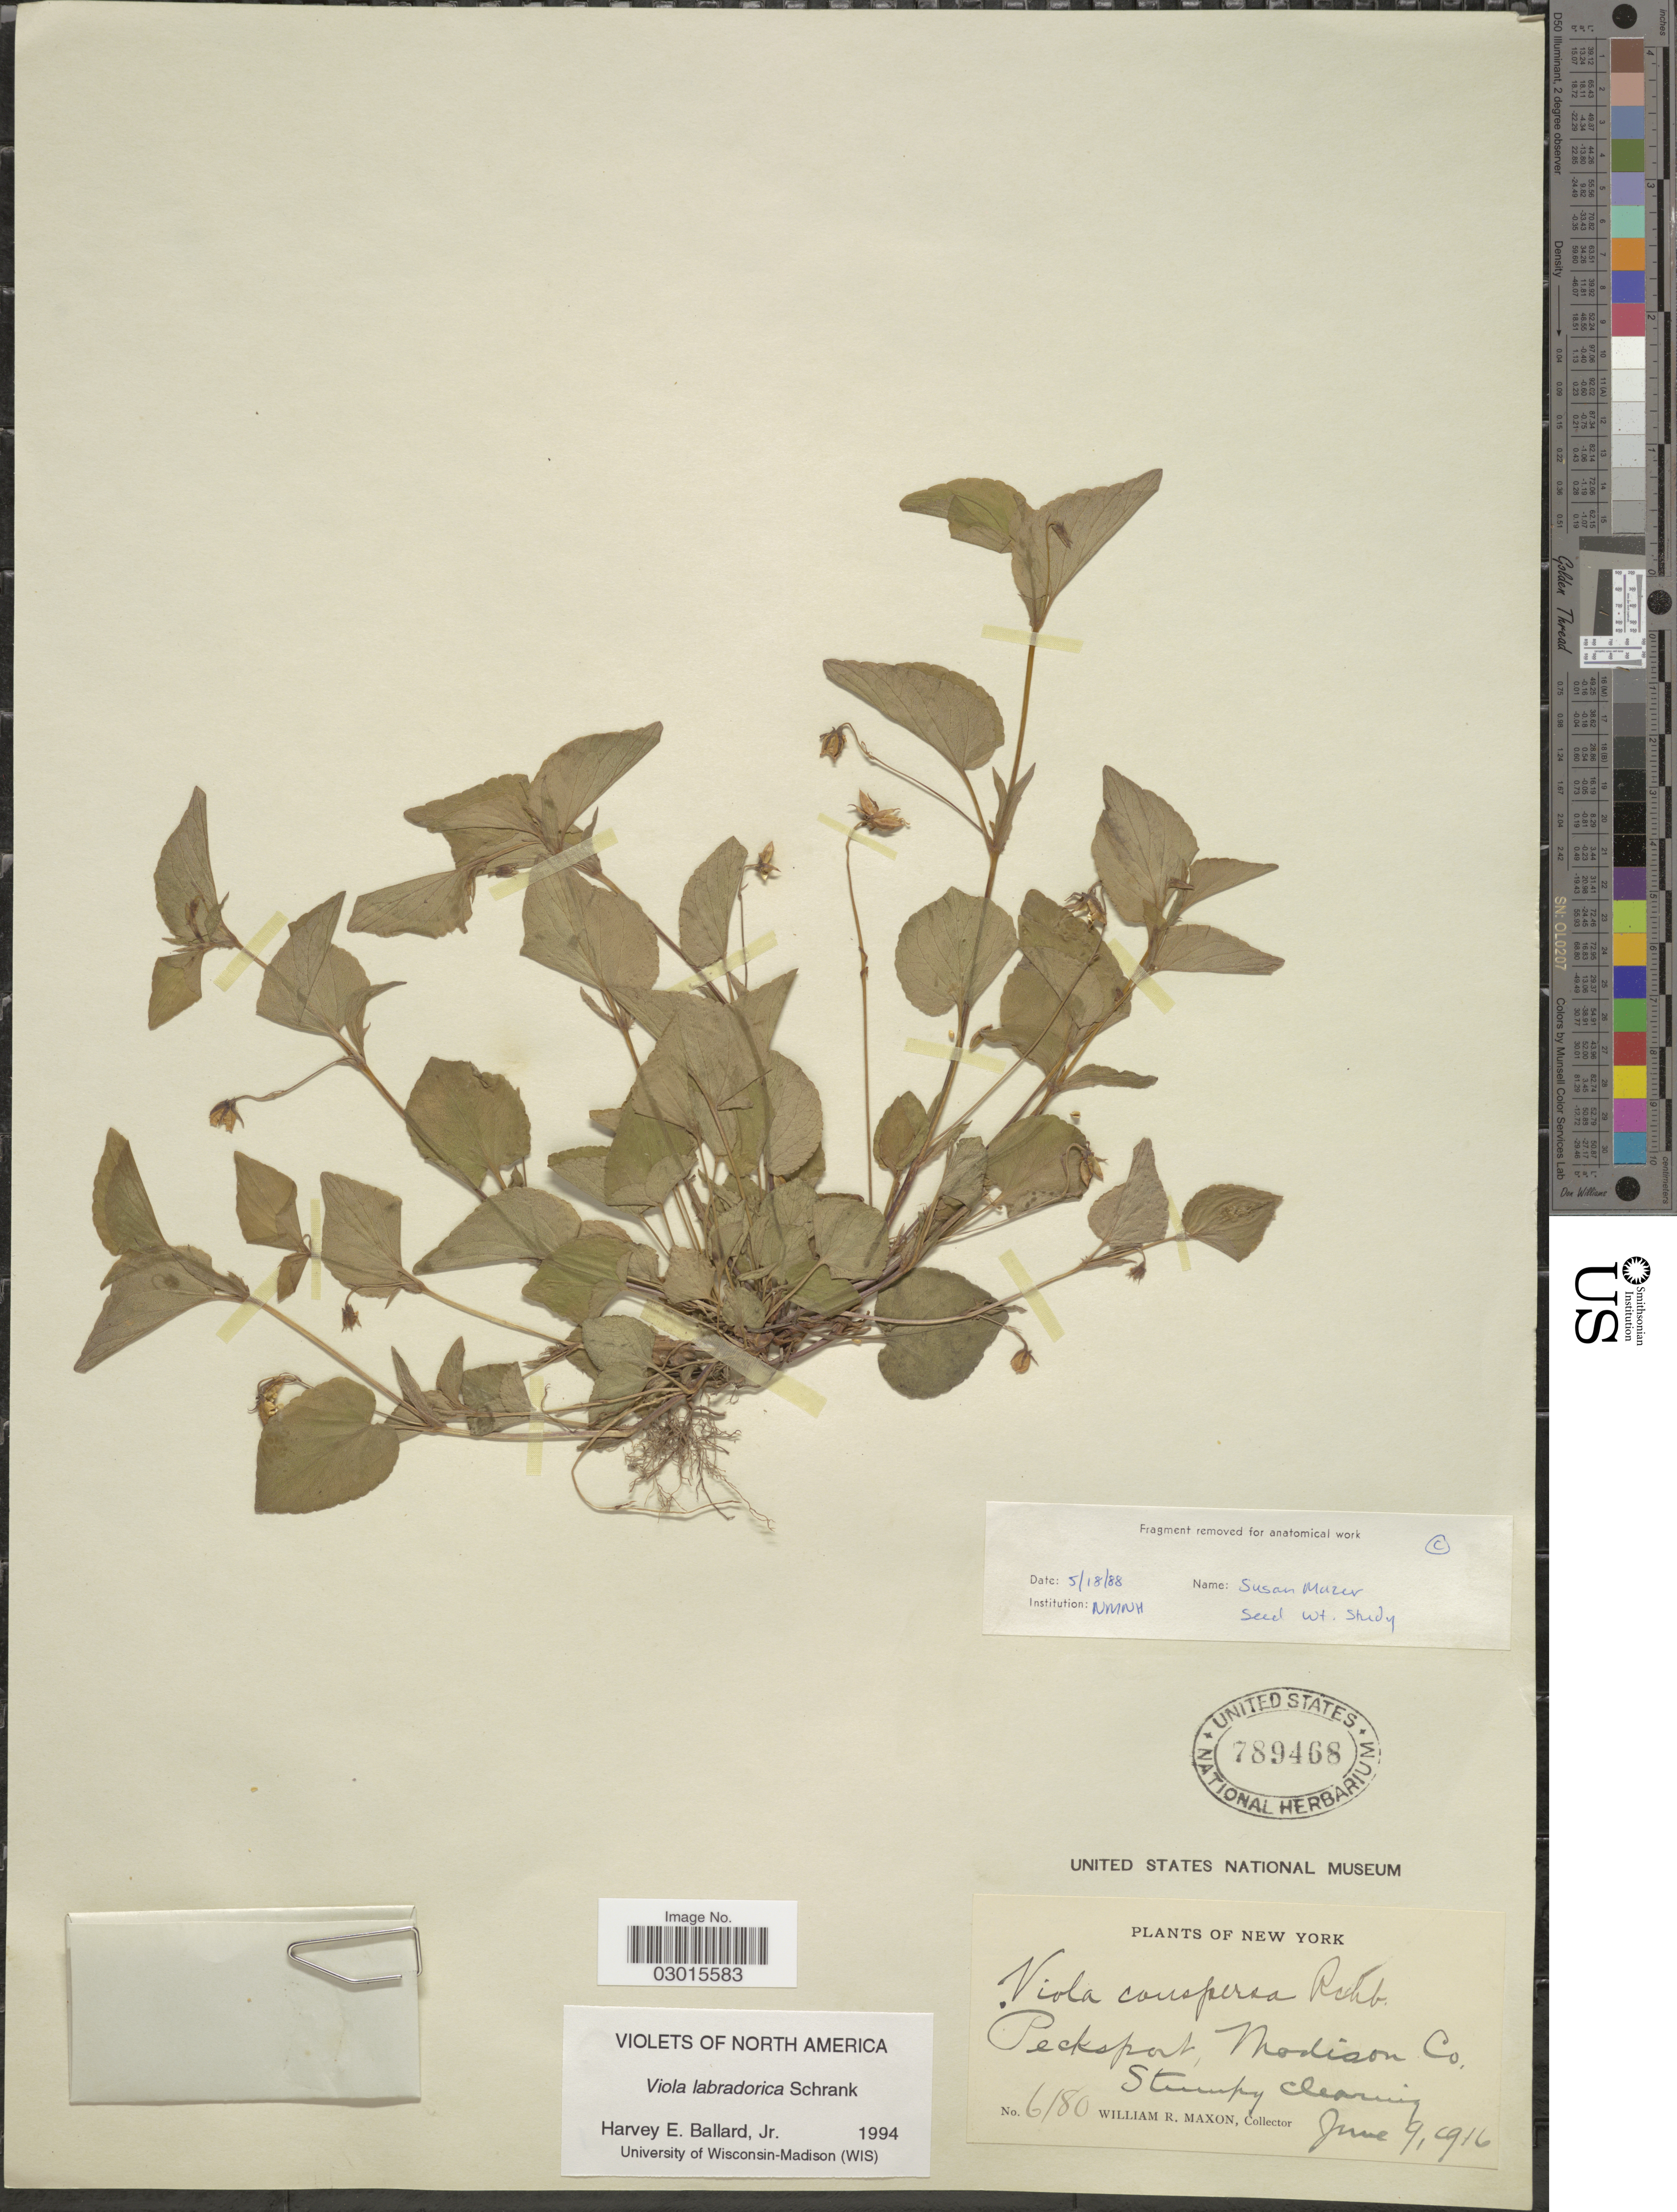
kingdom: Plantae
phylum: Tracheophyta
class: Magnoliopsida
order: Malpighiales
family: Violaceae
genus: Viola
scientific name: Viola labradorica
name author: Schrank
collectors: W. R. Maxon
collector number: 6180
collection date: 1916-06-09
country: United States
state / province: New York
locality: Pecksport, Madison Co.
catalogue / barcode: US 789468